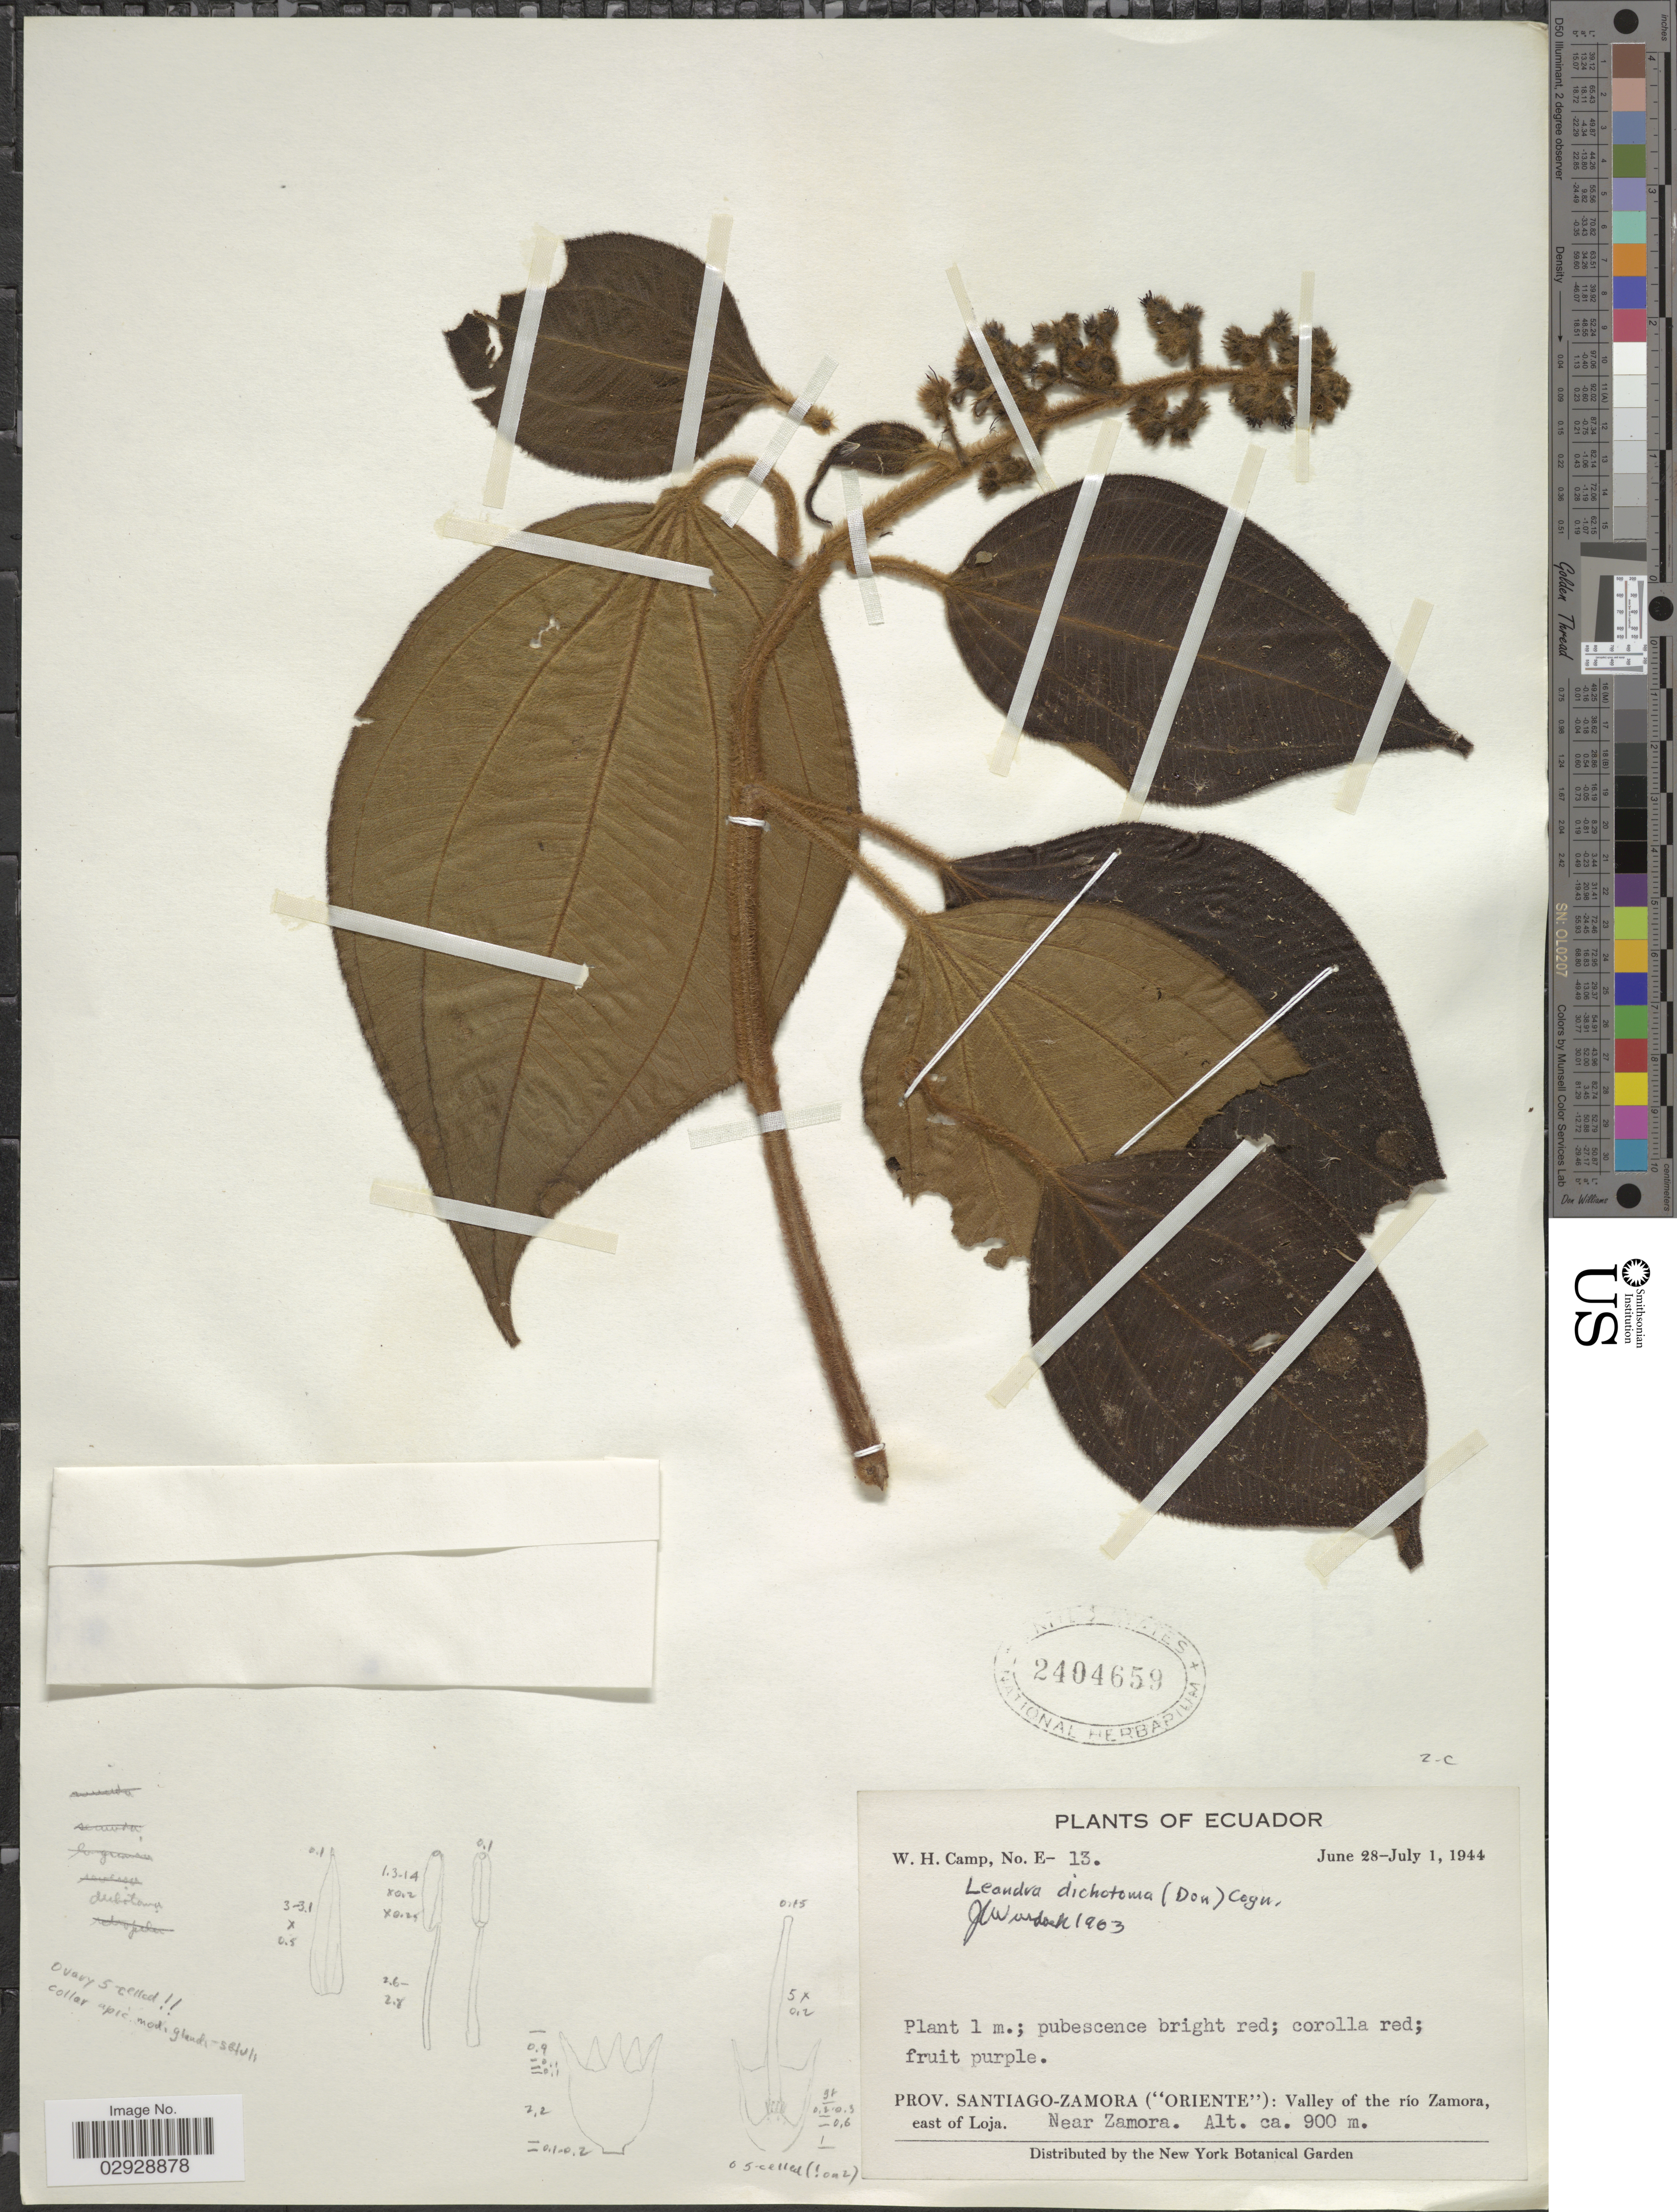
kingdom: Plantae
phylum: Tracheophyta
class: Magnoliopsida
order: Myrtales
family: Melastomataceae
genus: Leandra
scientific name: Leandra dichotoma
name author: (D. Don) Cogn.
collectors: W. H. Camp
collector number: E-13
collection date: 1944-06-28/1944-07-01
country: Ecuador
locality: Prov. Santiago-Zamora ("Oriente"): Valley of the río Zamora, east of Loja. Near Zamora.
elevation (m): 900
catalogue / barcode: US 2404659